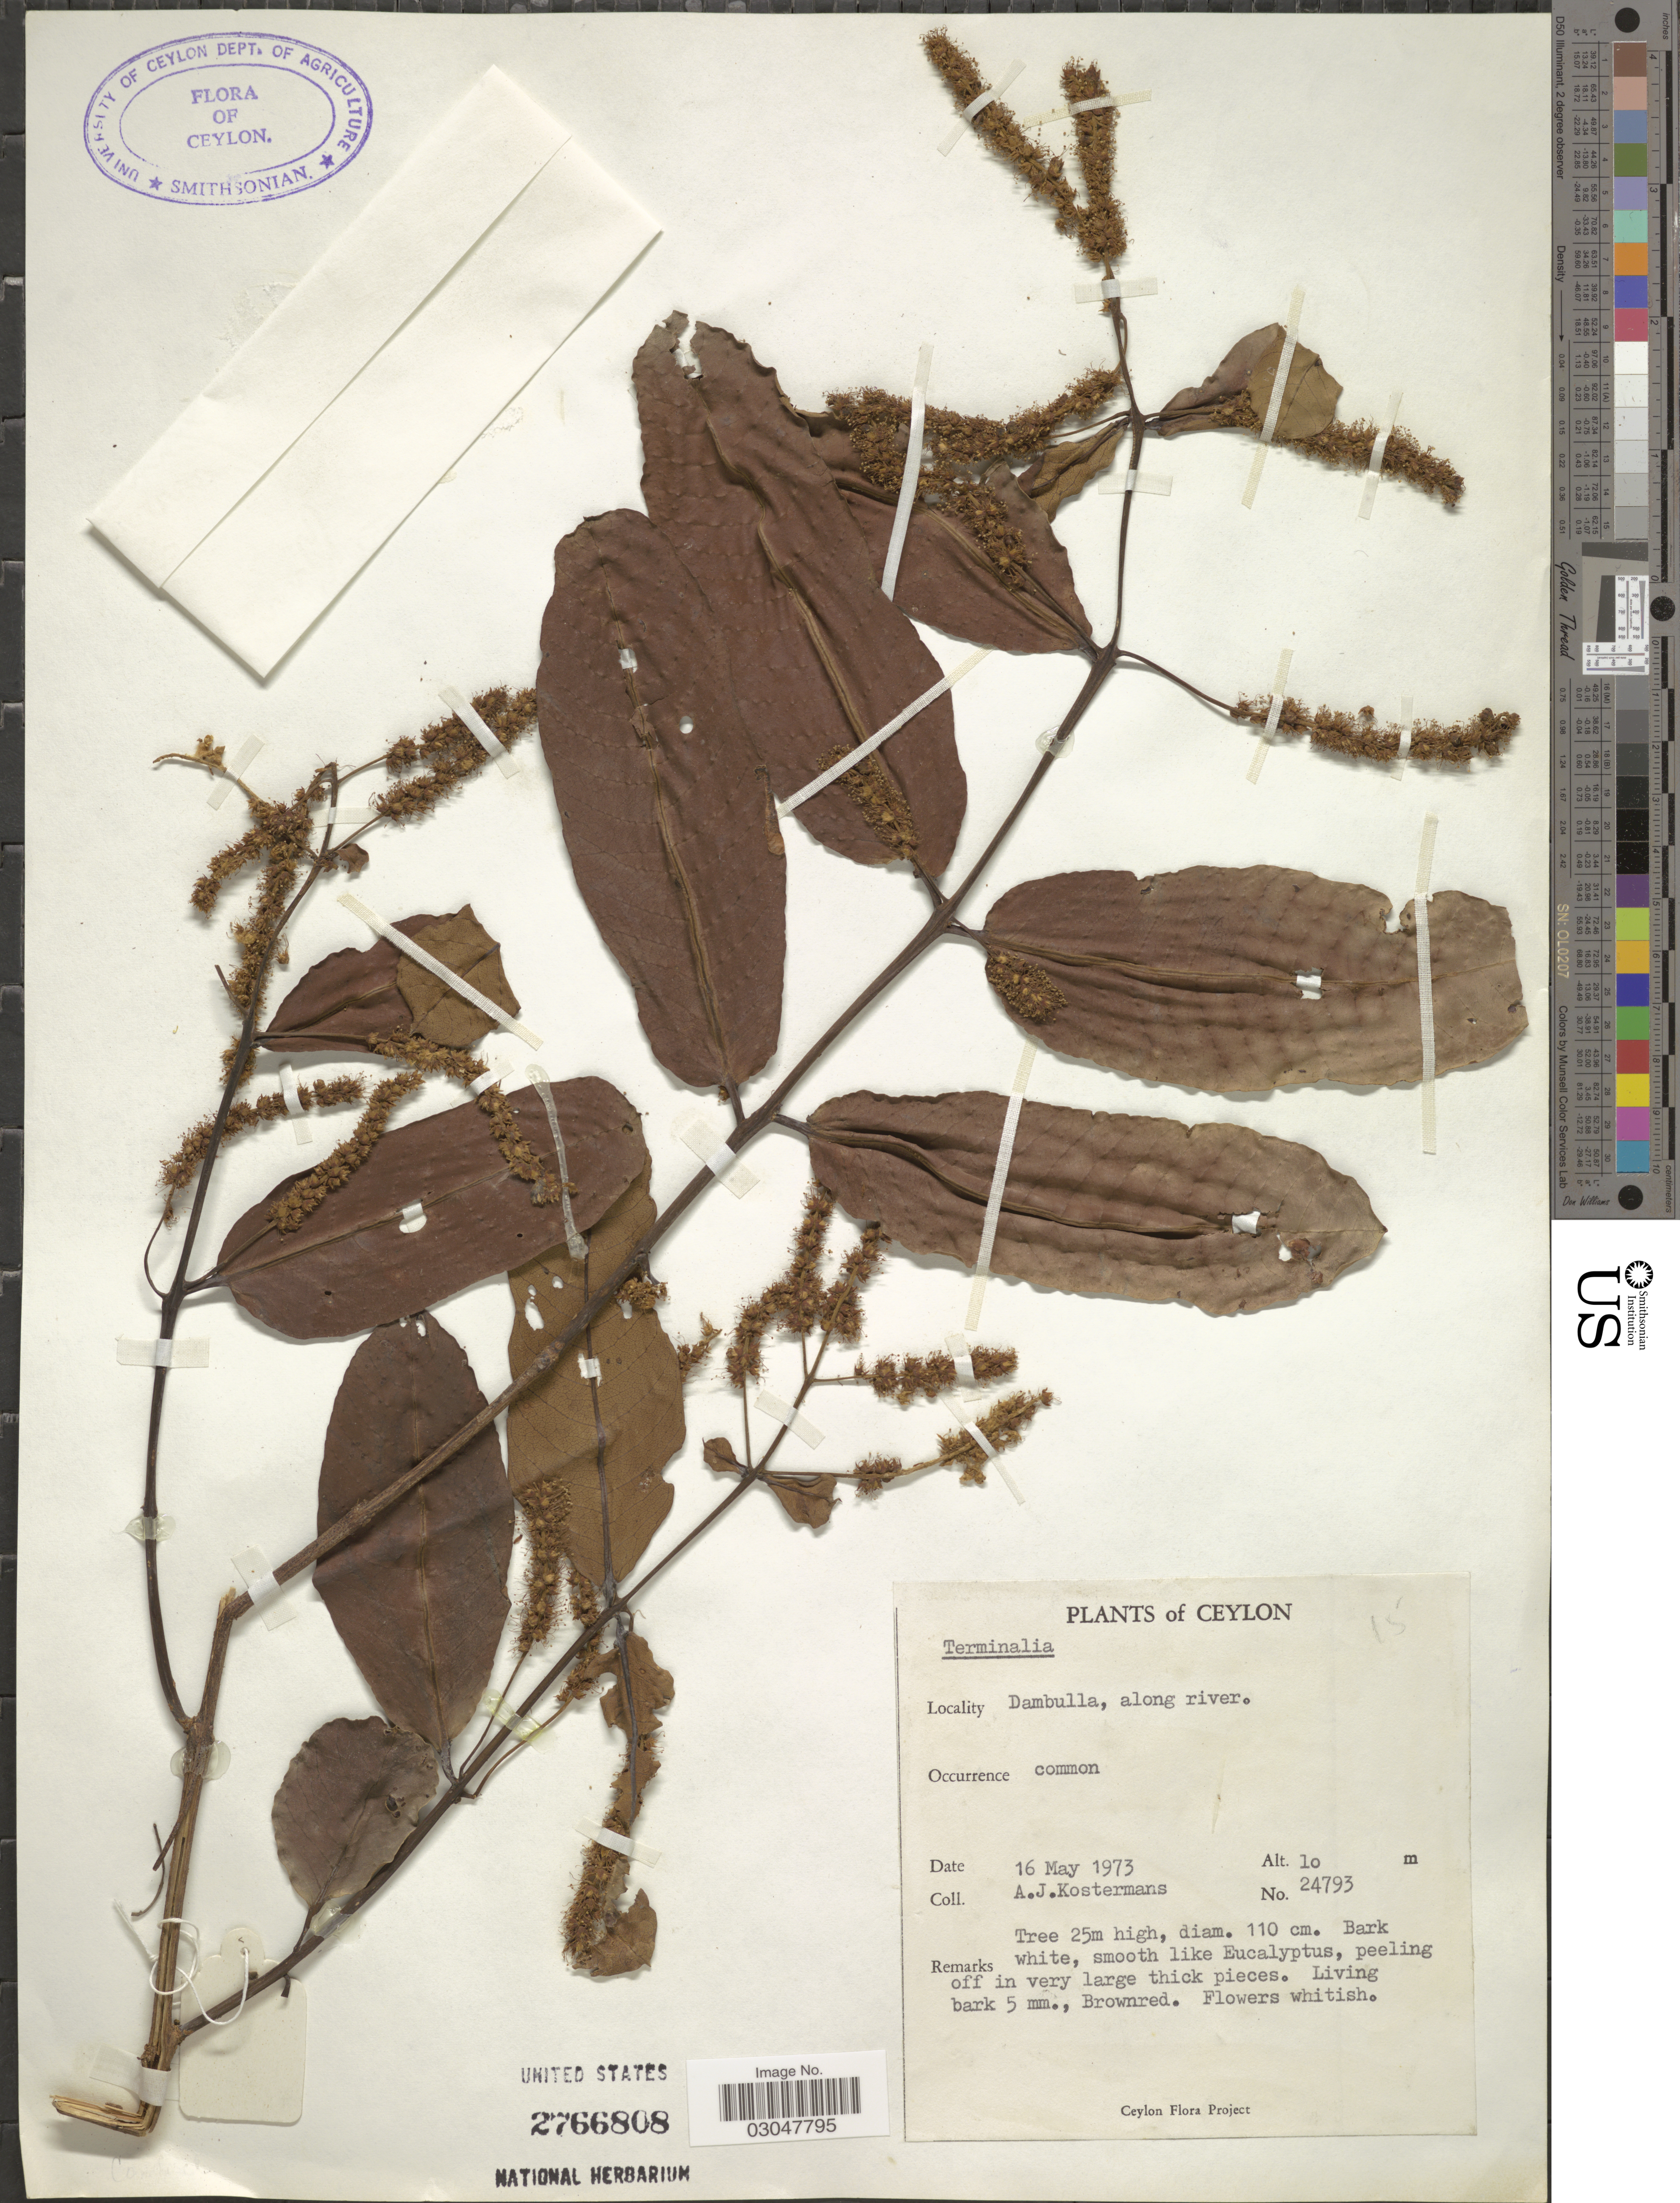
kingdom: Plantae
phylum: Tracheophyta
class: Magnoliopsida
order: Myrtales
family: Combretaceae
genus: Terminalia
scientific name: Terminalia sp.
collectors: A. J. G. Kostermans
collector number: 24793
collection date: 1973-05-16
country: Sri Lanka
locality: Ceylon. Dambulla, along river.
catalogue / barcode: US 2766808